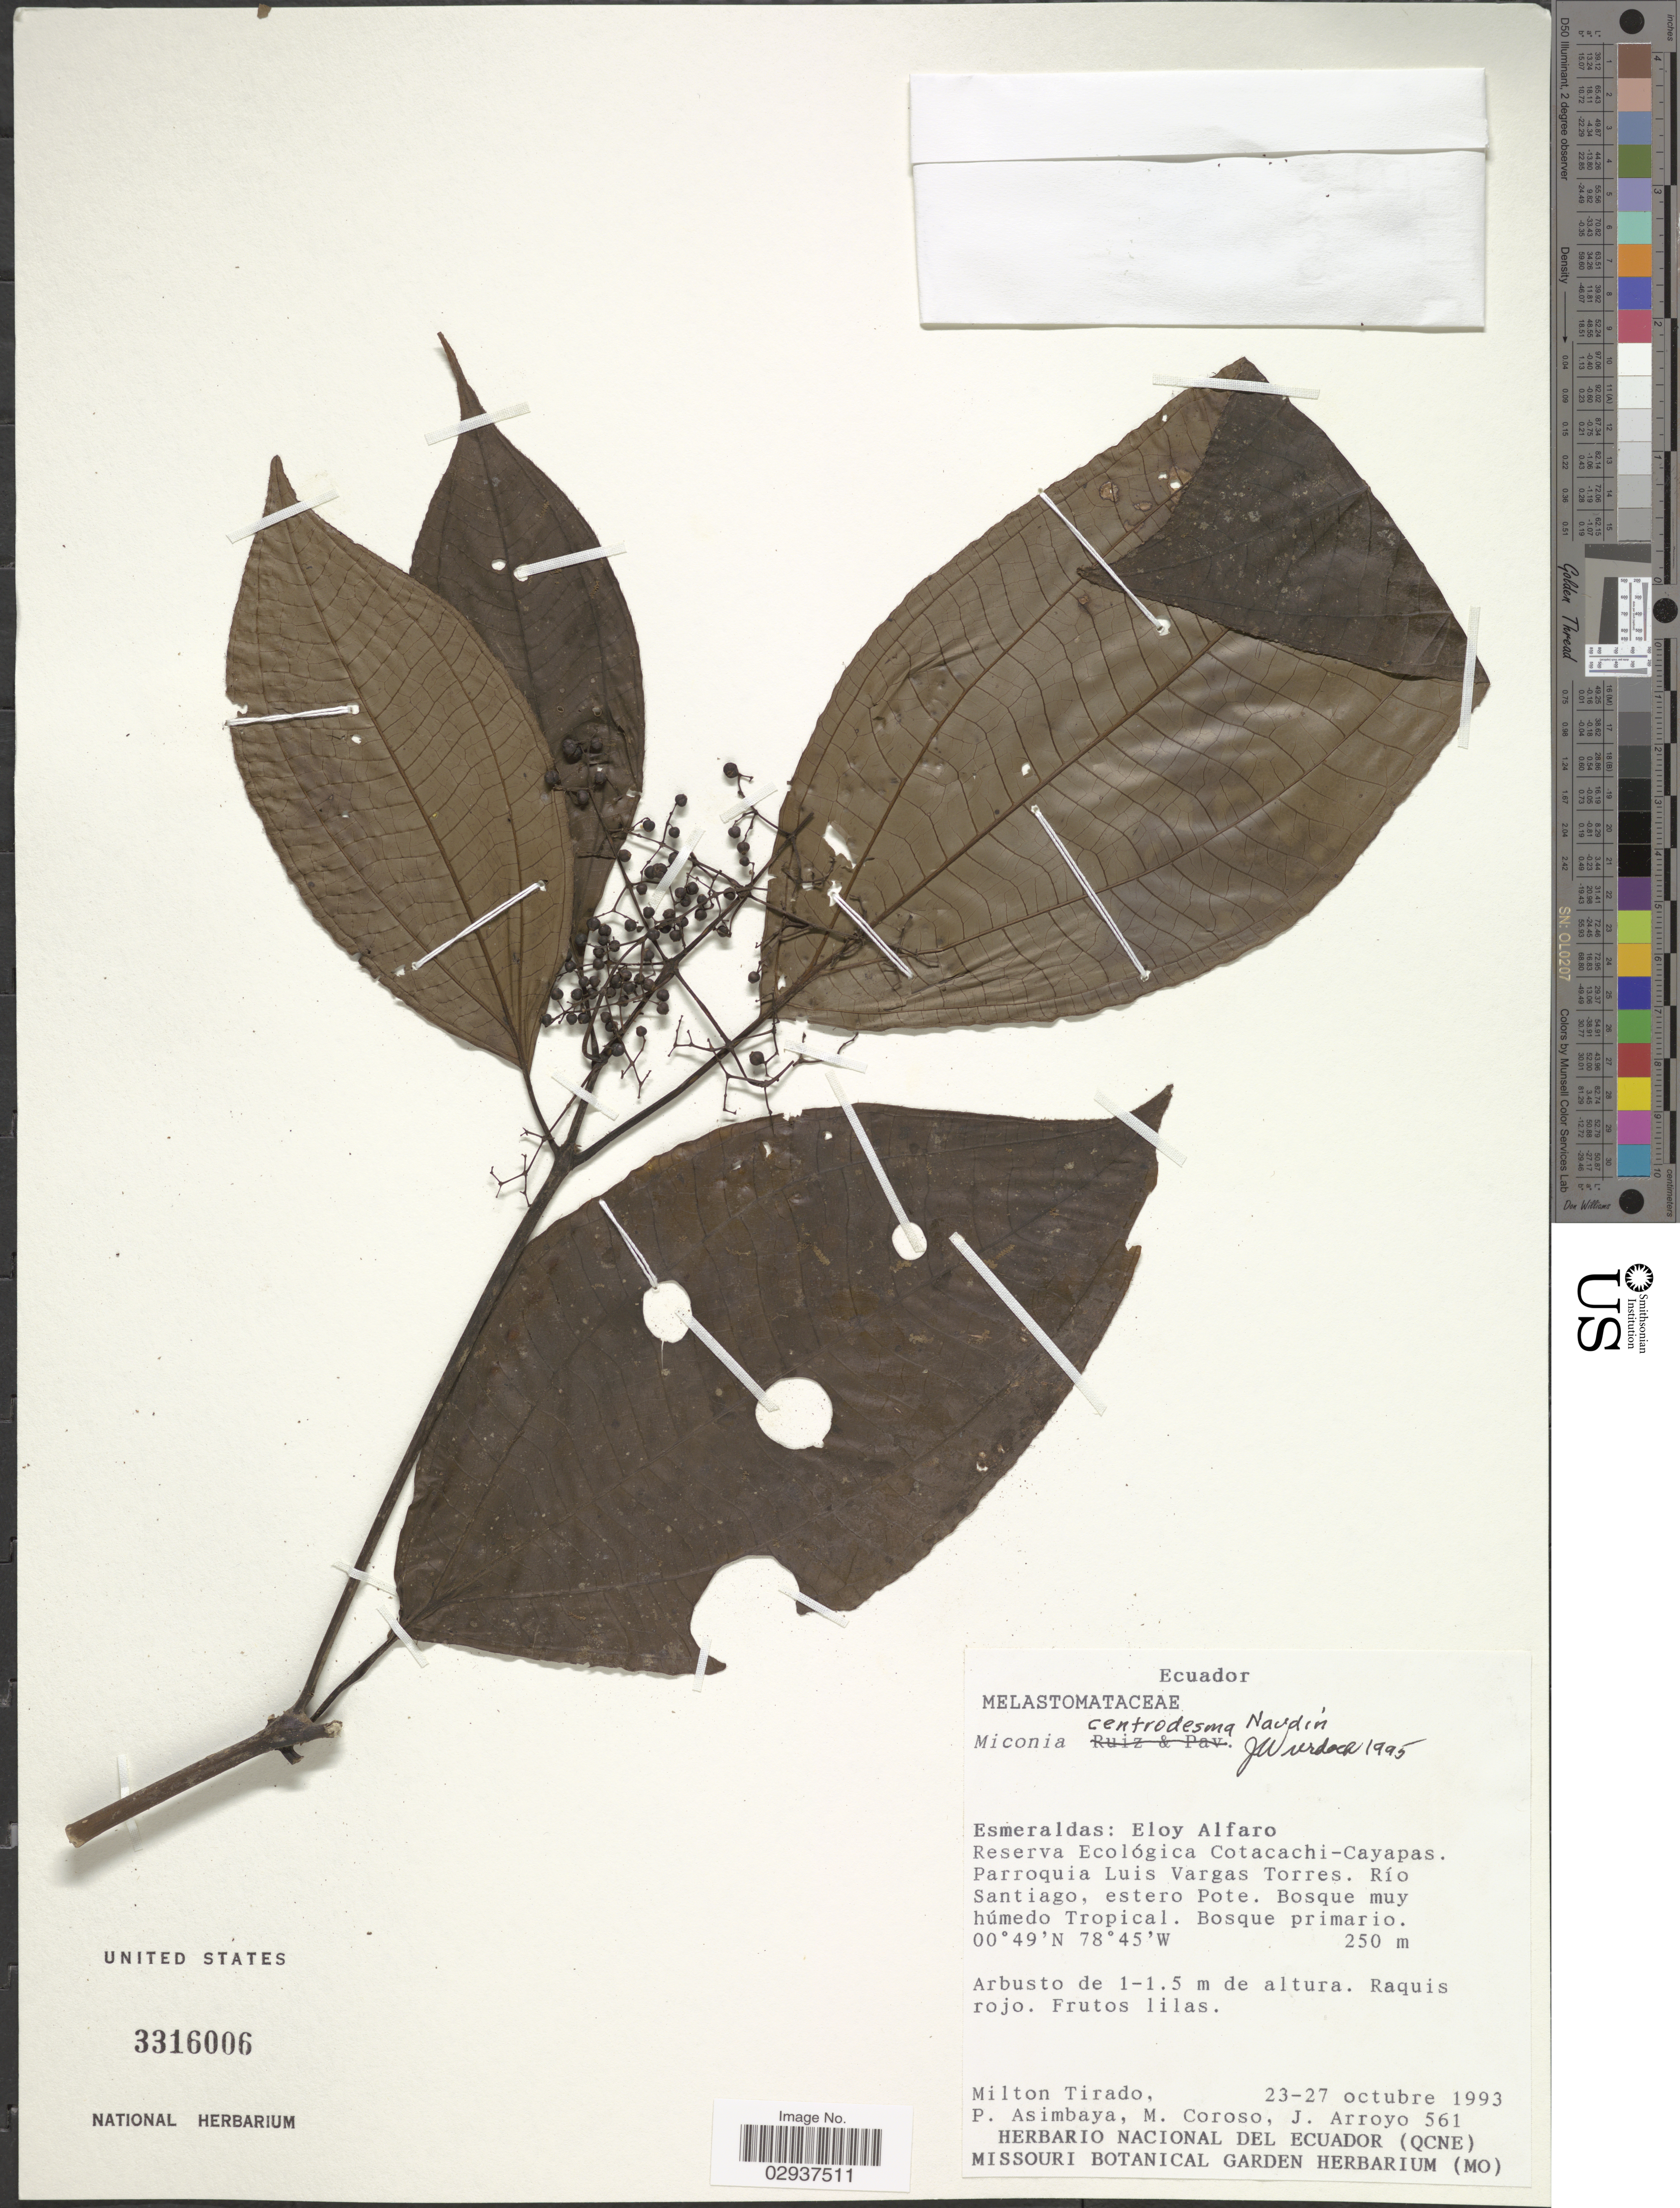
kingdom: Plantae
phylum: Tracheophyta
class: Magnoliopsida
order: Myrtales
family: Melastomataceae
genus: Miconia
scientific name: Miconia centrodesma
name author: Naudin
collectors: M. Tirado, P. Asimbaya, M. Coroso & J. Arroyo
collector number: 561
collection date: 1993-10-23/1993-10-27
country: Ecuador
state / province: Esmeraldas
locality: Eloy Alfaro. Reserva Ecológica Cotacachi-Cayapas. Parroquia Luis Vargas Torres. Río Santiago, estero Pote.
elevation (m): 250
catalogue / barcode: US 3316006